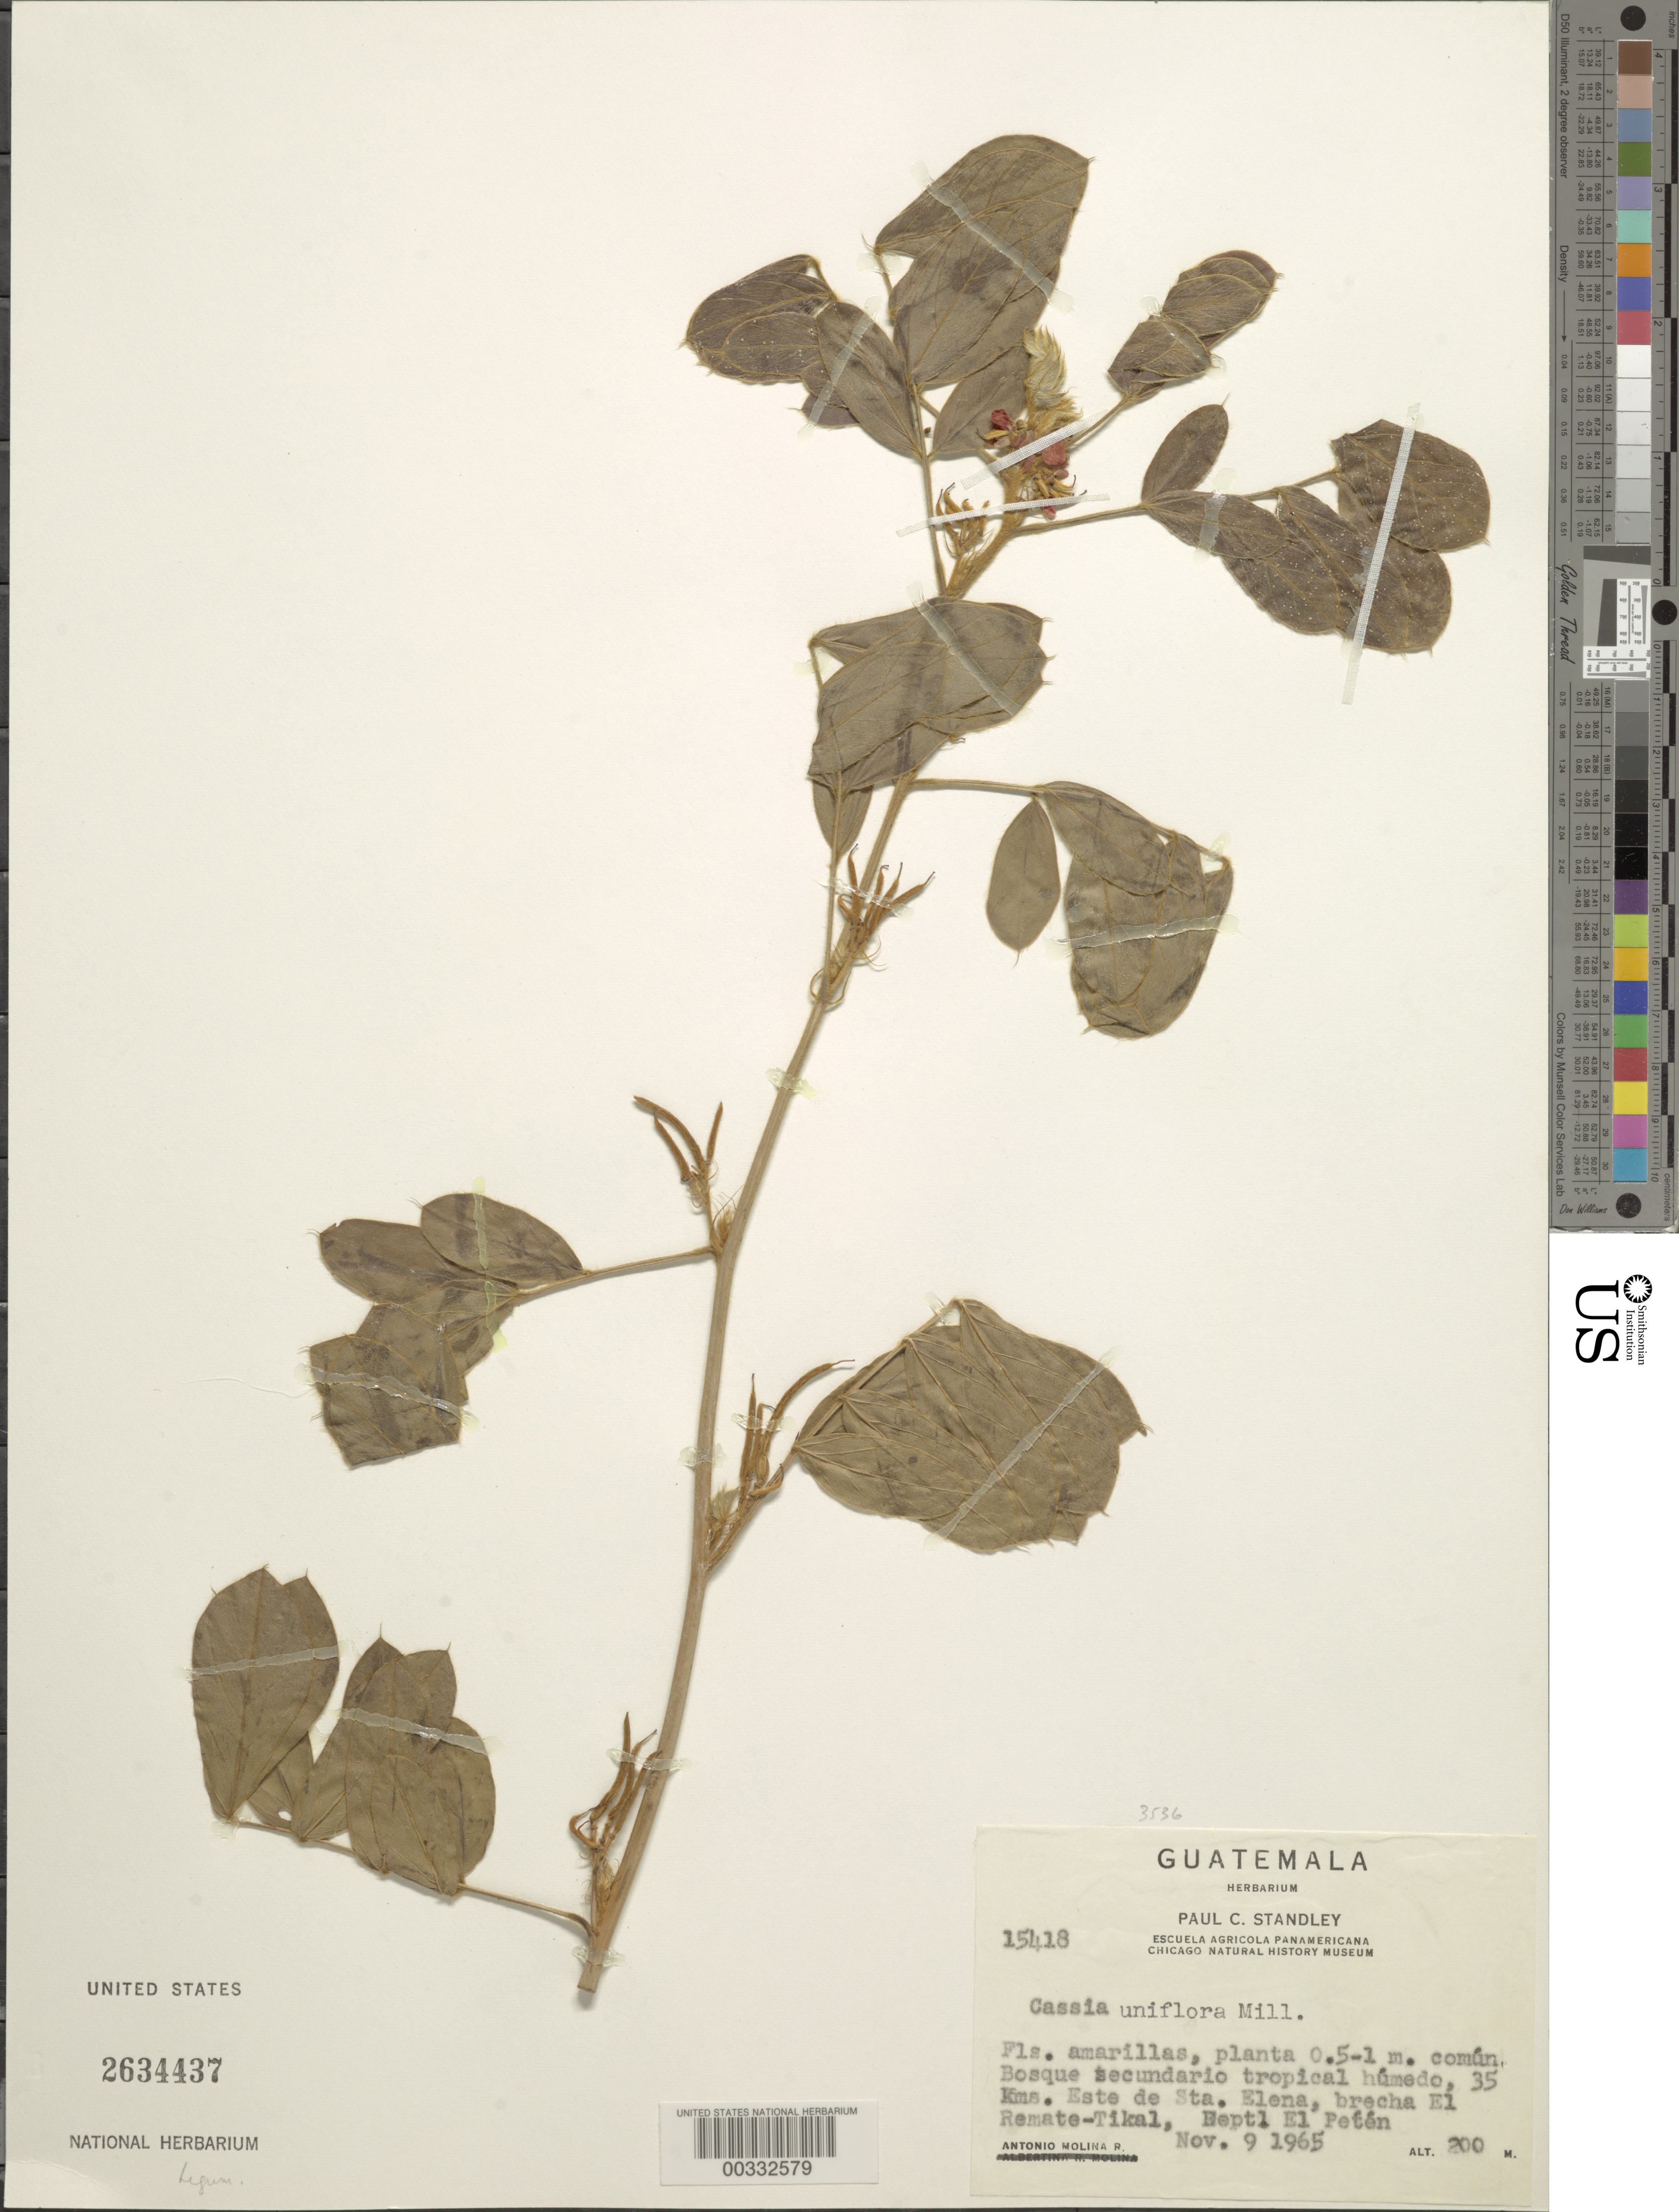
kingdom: Plantae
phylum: Tracheophyta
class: Magnoliopsida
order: Fabales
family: Fabaceae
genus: Senna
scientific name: Senna uniflora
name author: (Mill.) H.S. Irwin & Barneby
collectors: A. Molina R.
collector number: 15418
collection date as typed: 09 Nov 1965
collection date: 1965-11-09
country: Guatemala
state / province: El Petén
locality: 35 km E of Santa Elana, El Remate-Tikal break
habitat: Humid secondary tropical forest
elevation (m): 200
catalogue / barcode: US 2634437